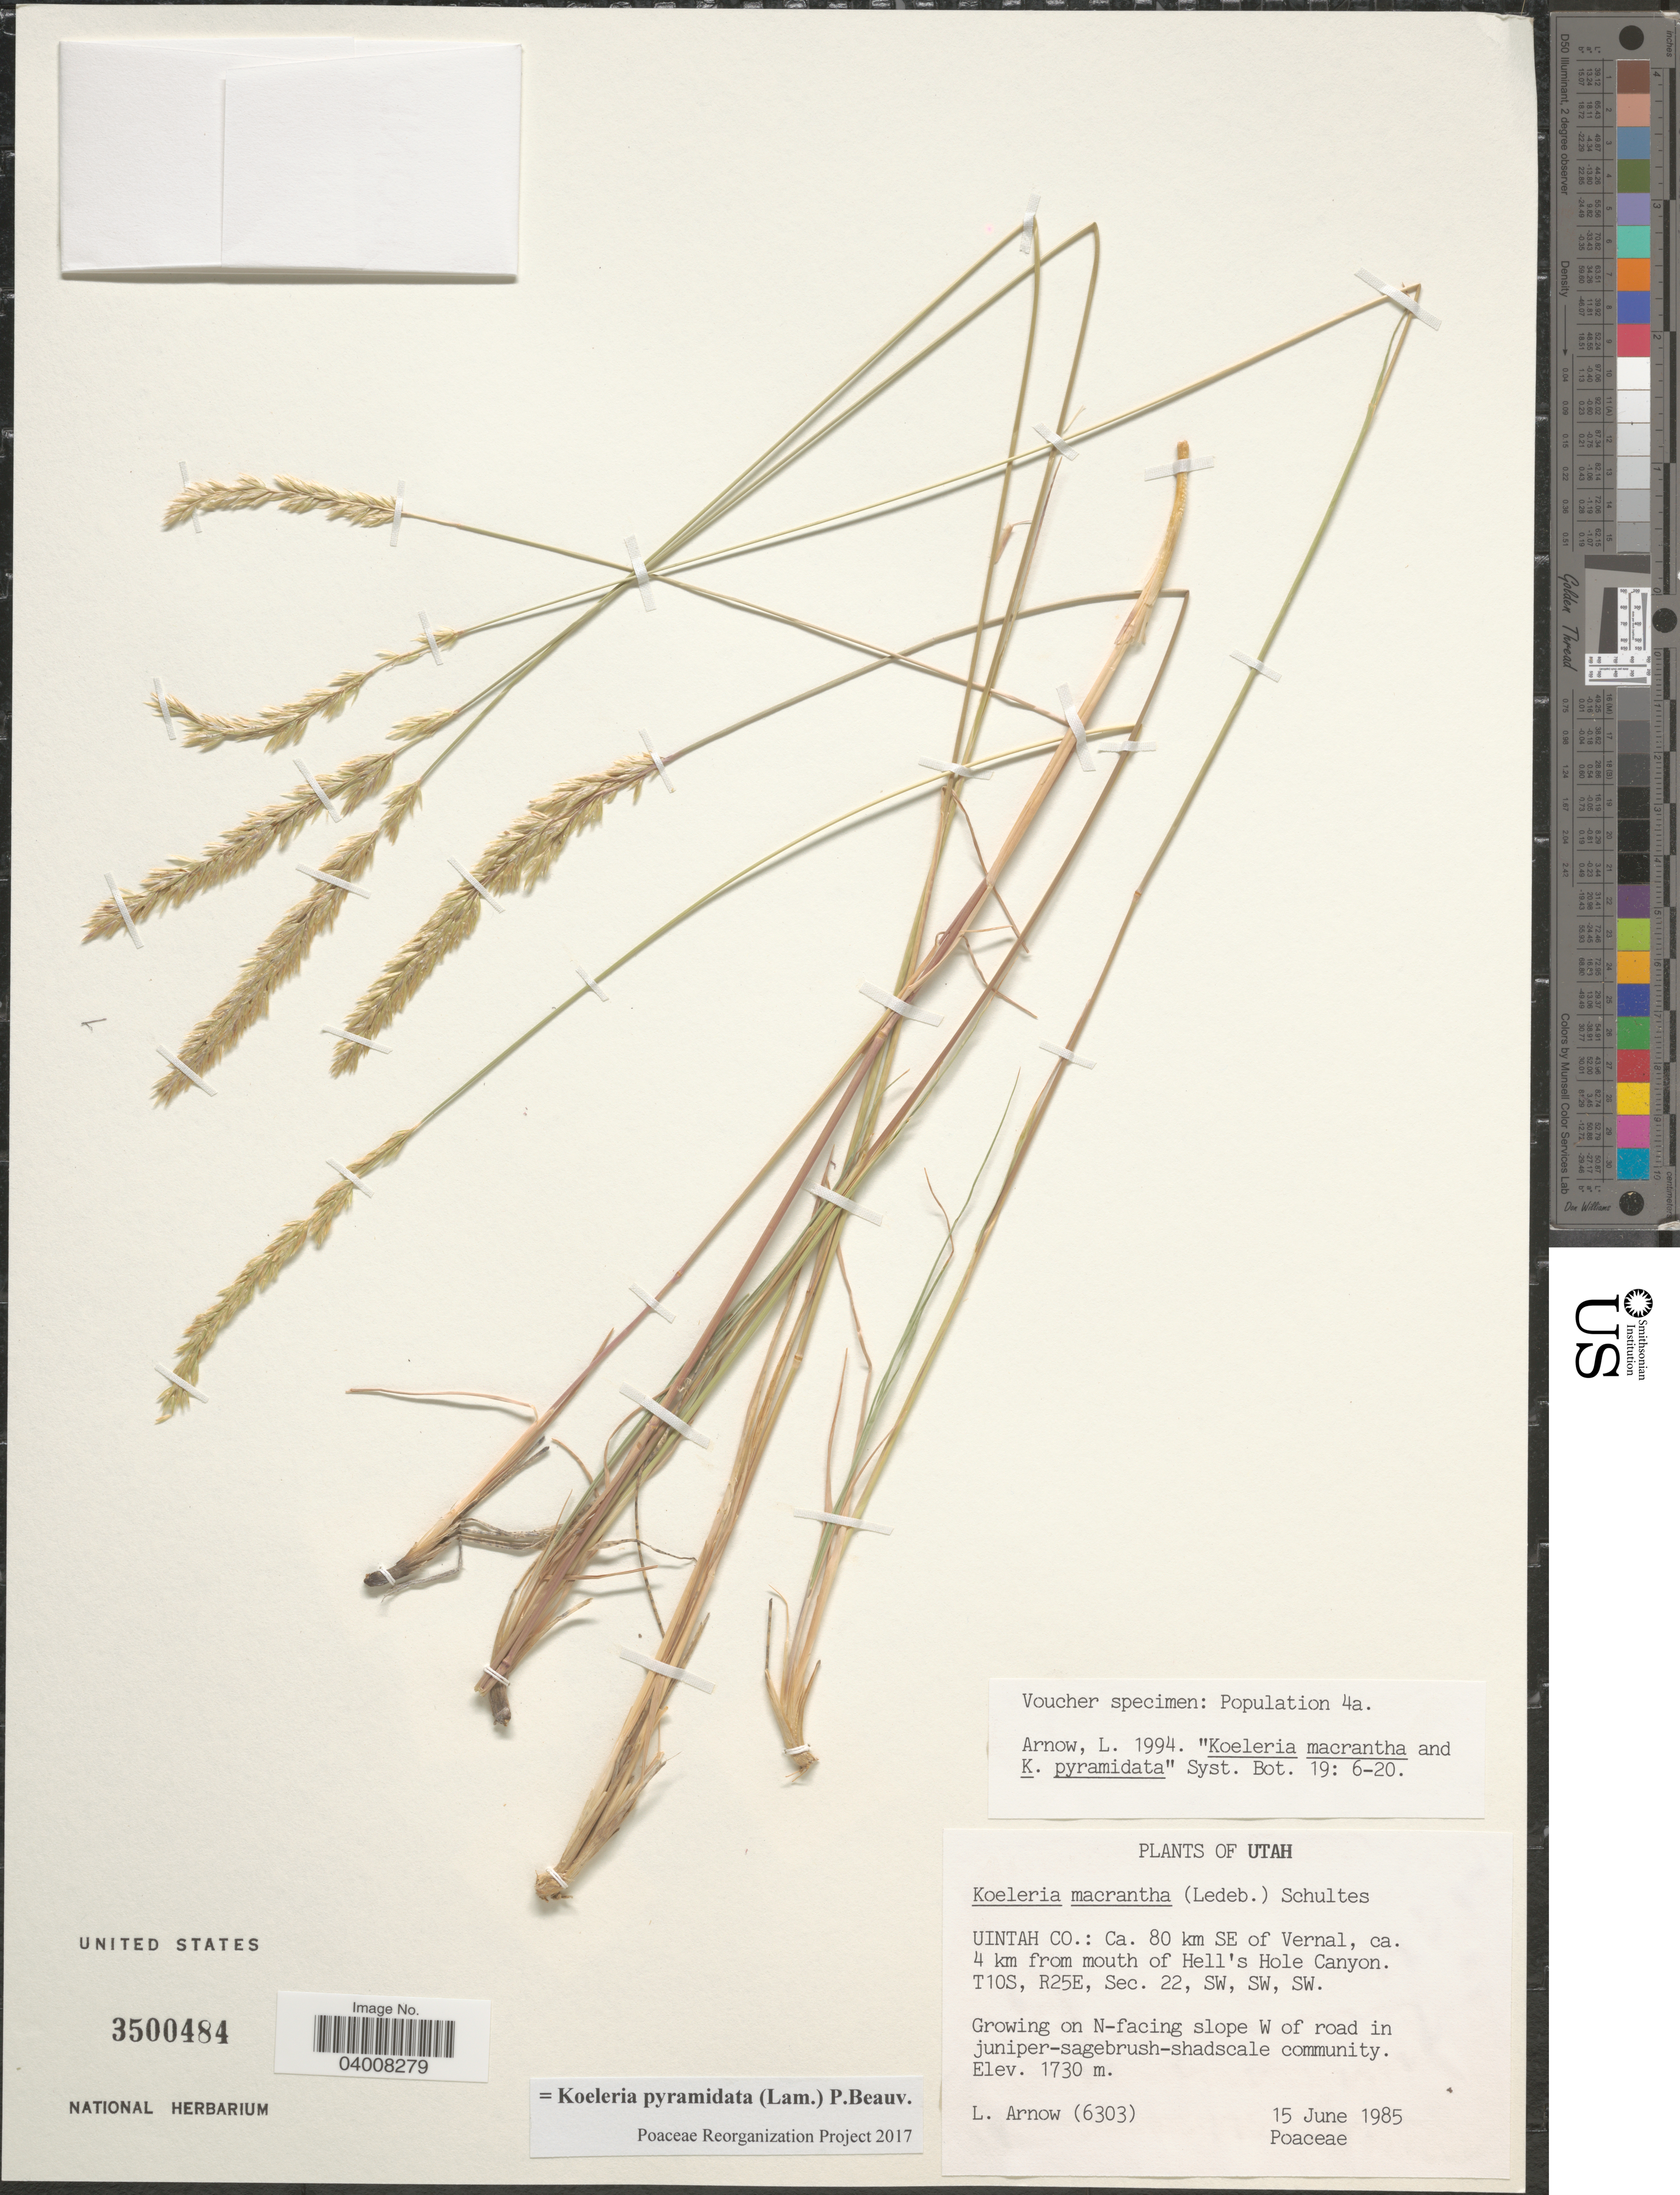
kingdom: Plantae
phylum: Tracheophyta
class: Liliopsida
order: Poales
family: Poaceae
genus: Koeleria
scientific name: Koeleria pyramidata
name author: (Lam.) P. Beauv.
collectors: L. Arnow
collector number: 6303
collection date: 1985-06-15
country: United States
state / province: Utah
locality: Uintah Co.: Ca. 80 km SE of Vernal, ca. 4 km from mouth of Hell's Hole Canyon. T10S, R25E, Sec. 22, SW, SW, SW. On N-facing slope W of road.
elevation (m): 1730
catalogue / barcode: US 3500484